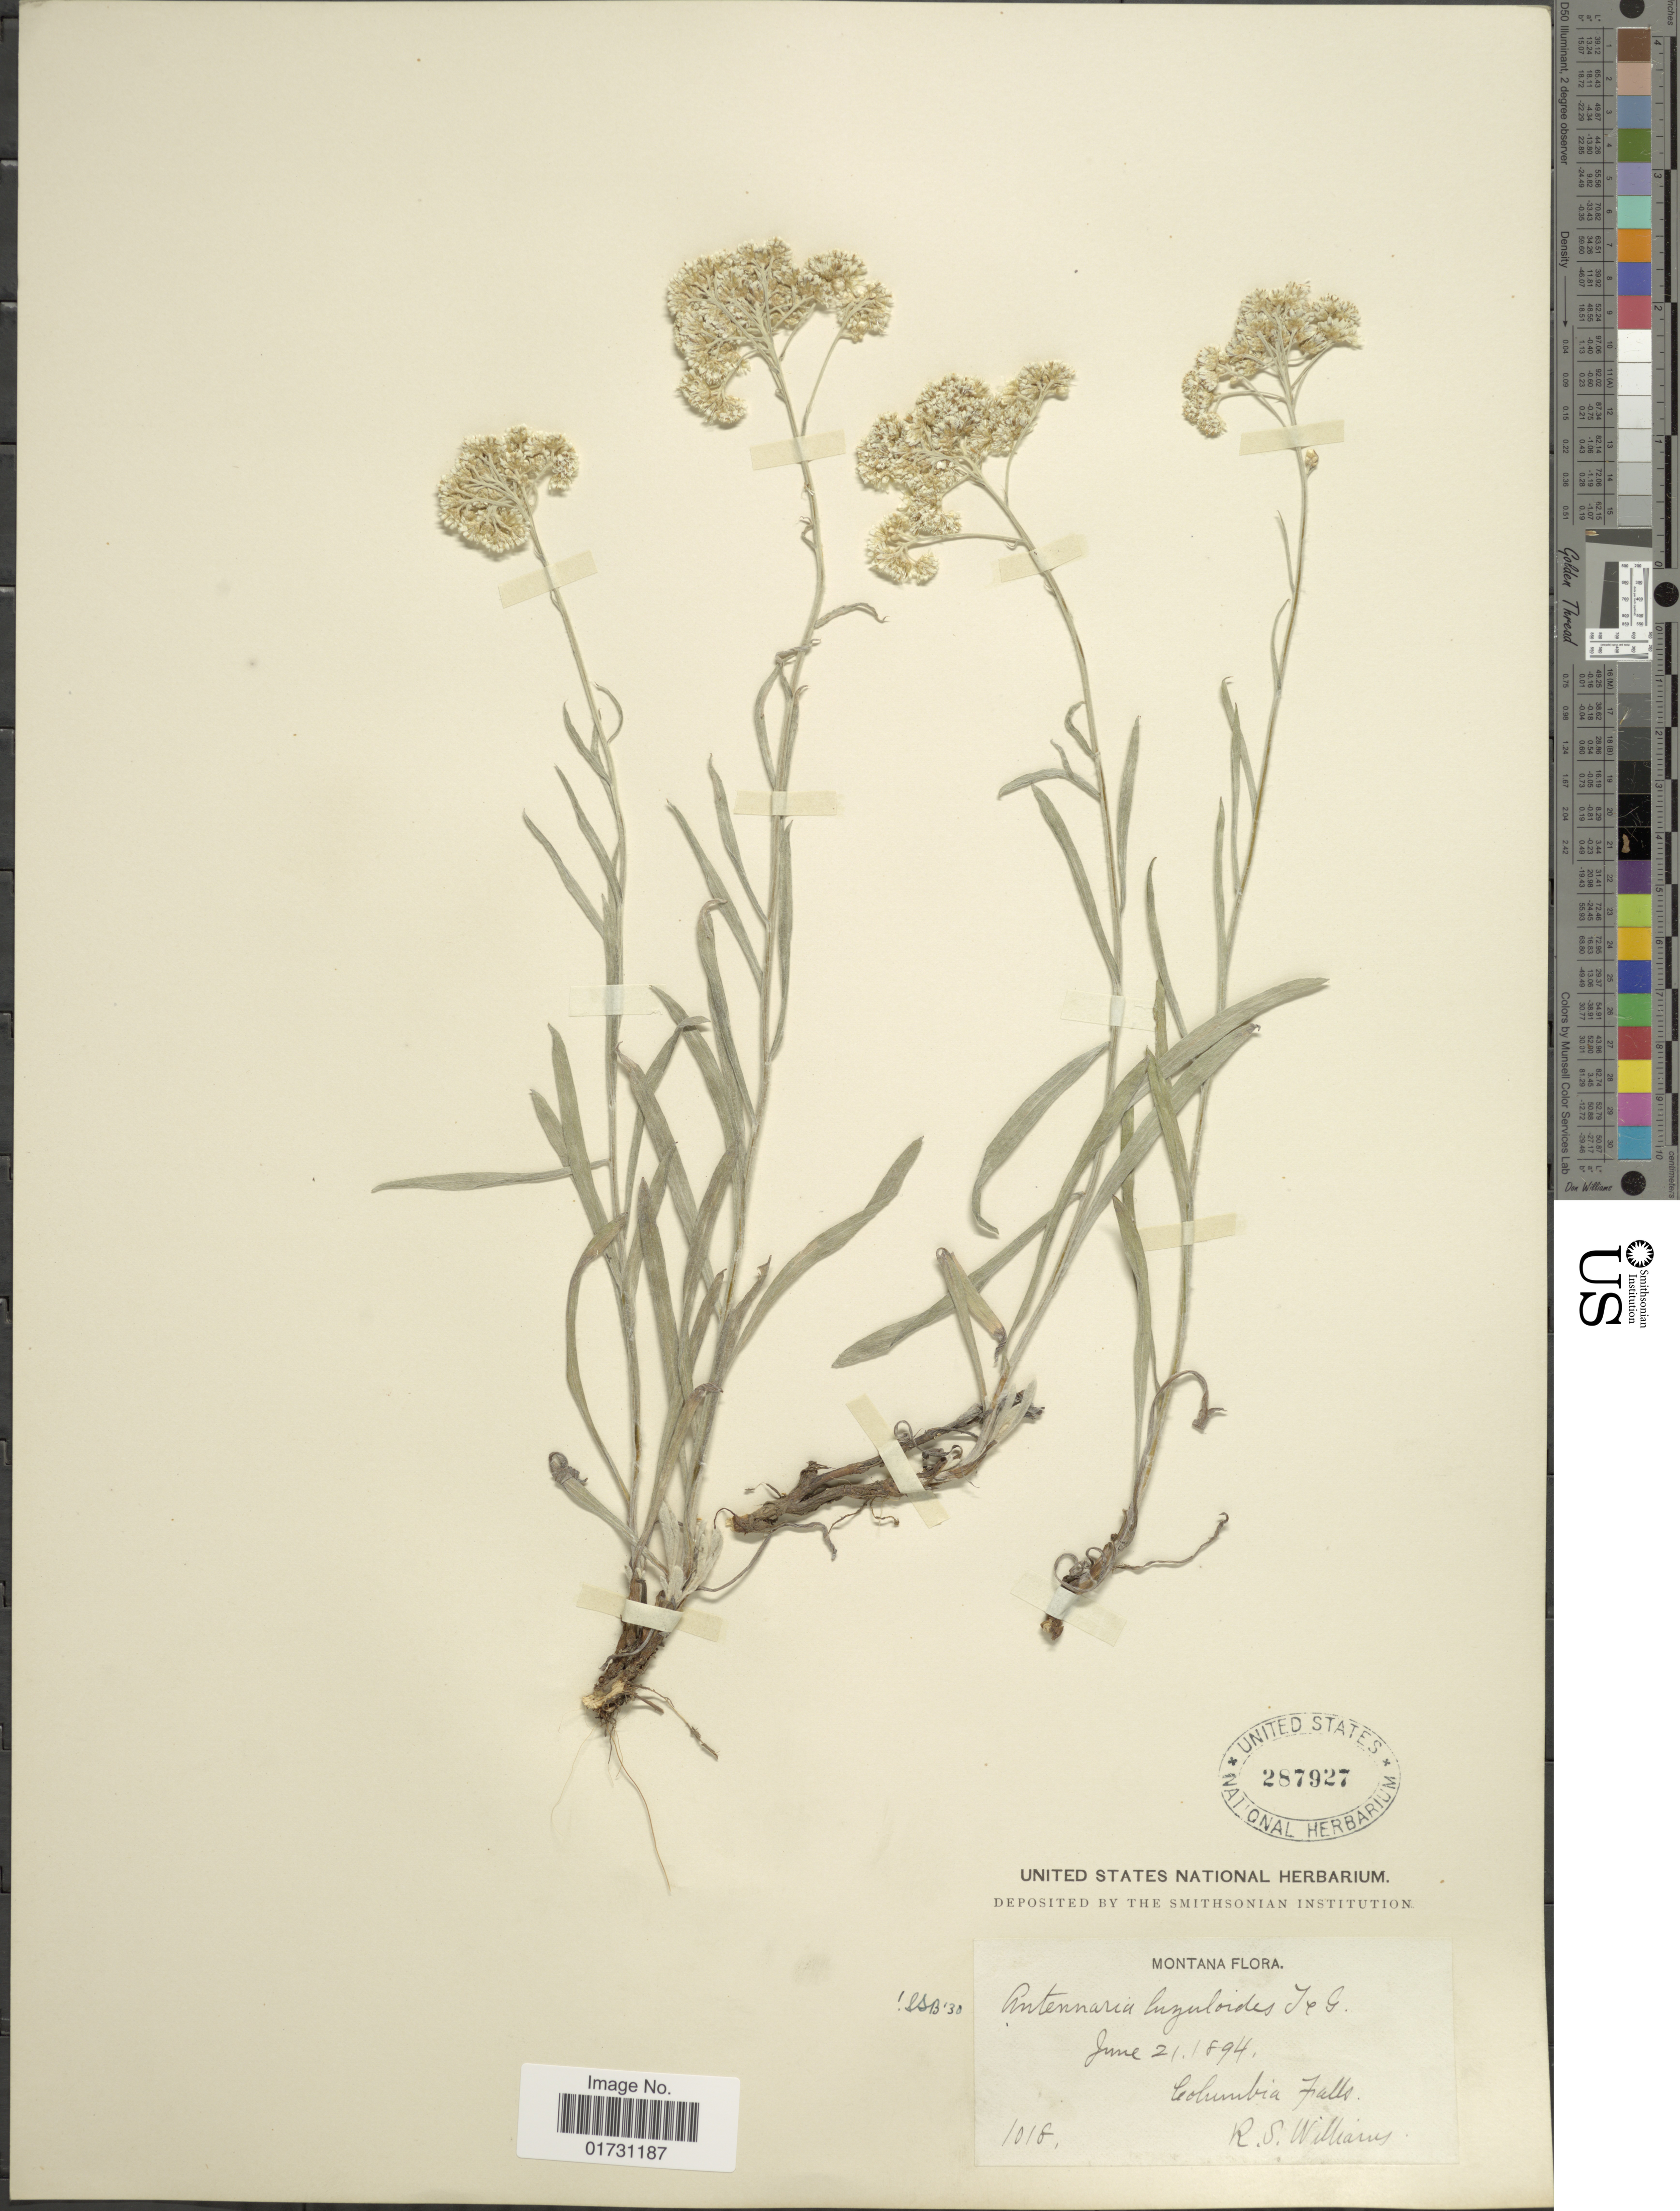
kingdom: Plantae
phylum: Tracheophyta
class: Magnoliopsida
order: Asterales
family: Asteraceae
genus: Antennaria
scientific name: Antennaria luzuloides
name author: Torr. & A. Gray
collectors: R. S. Williams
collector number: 1018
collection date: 1894-06-21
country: United States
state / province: Montana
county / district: Flathead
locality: Columbia Falls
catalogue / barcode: US 287927